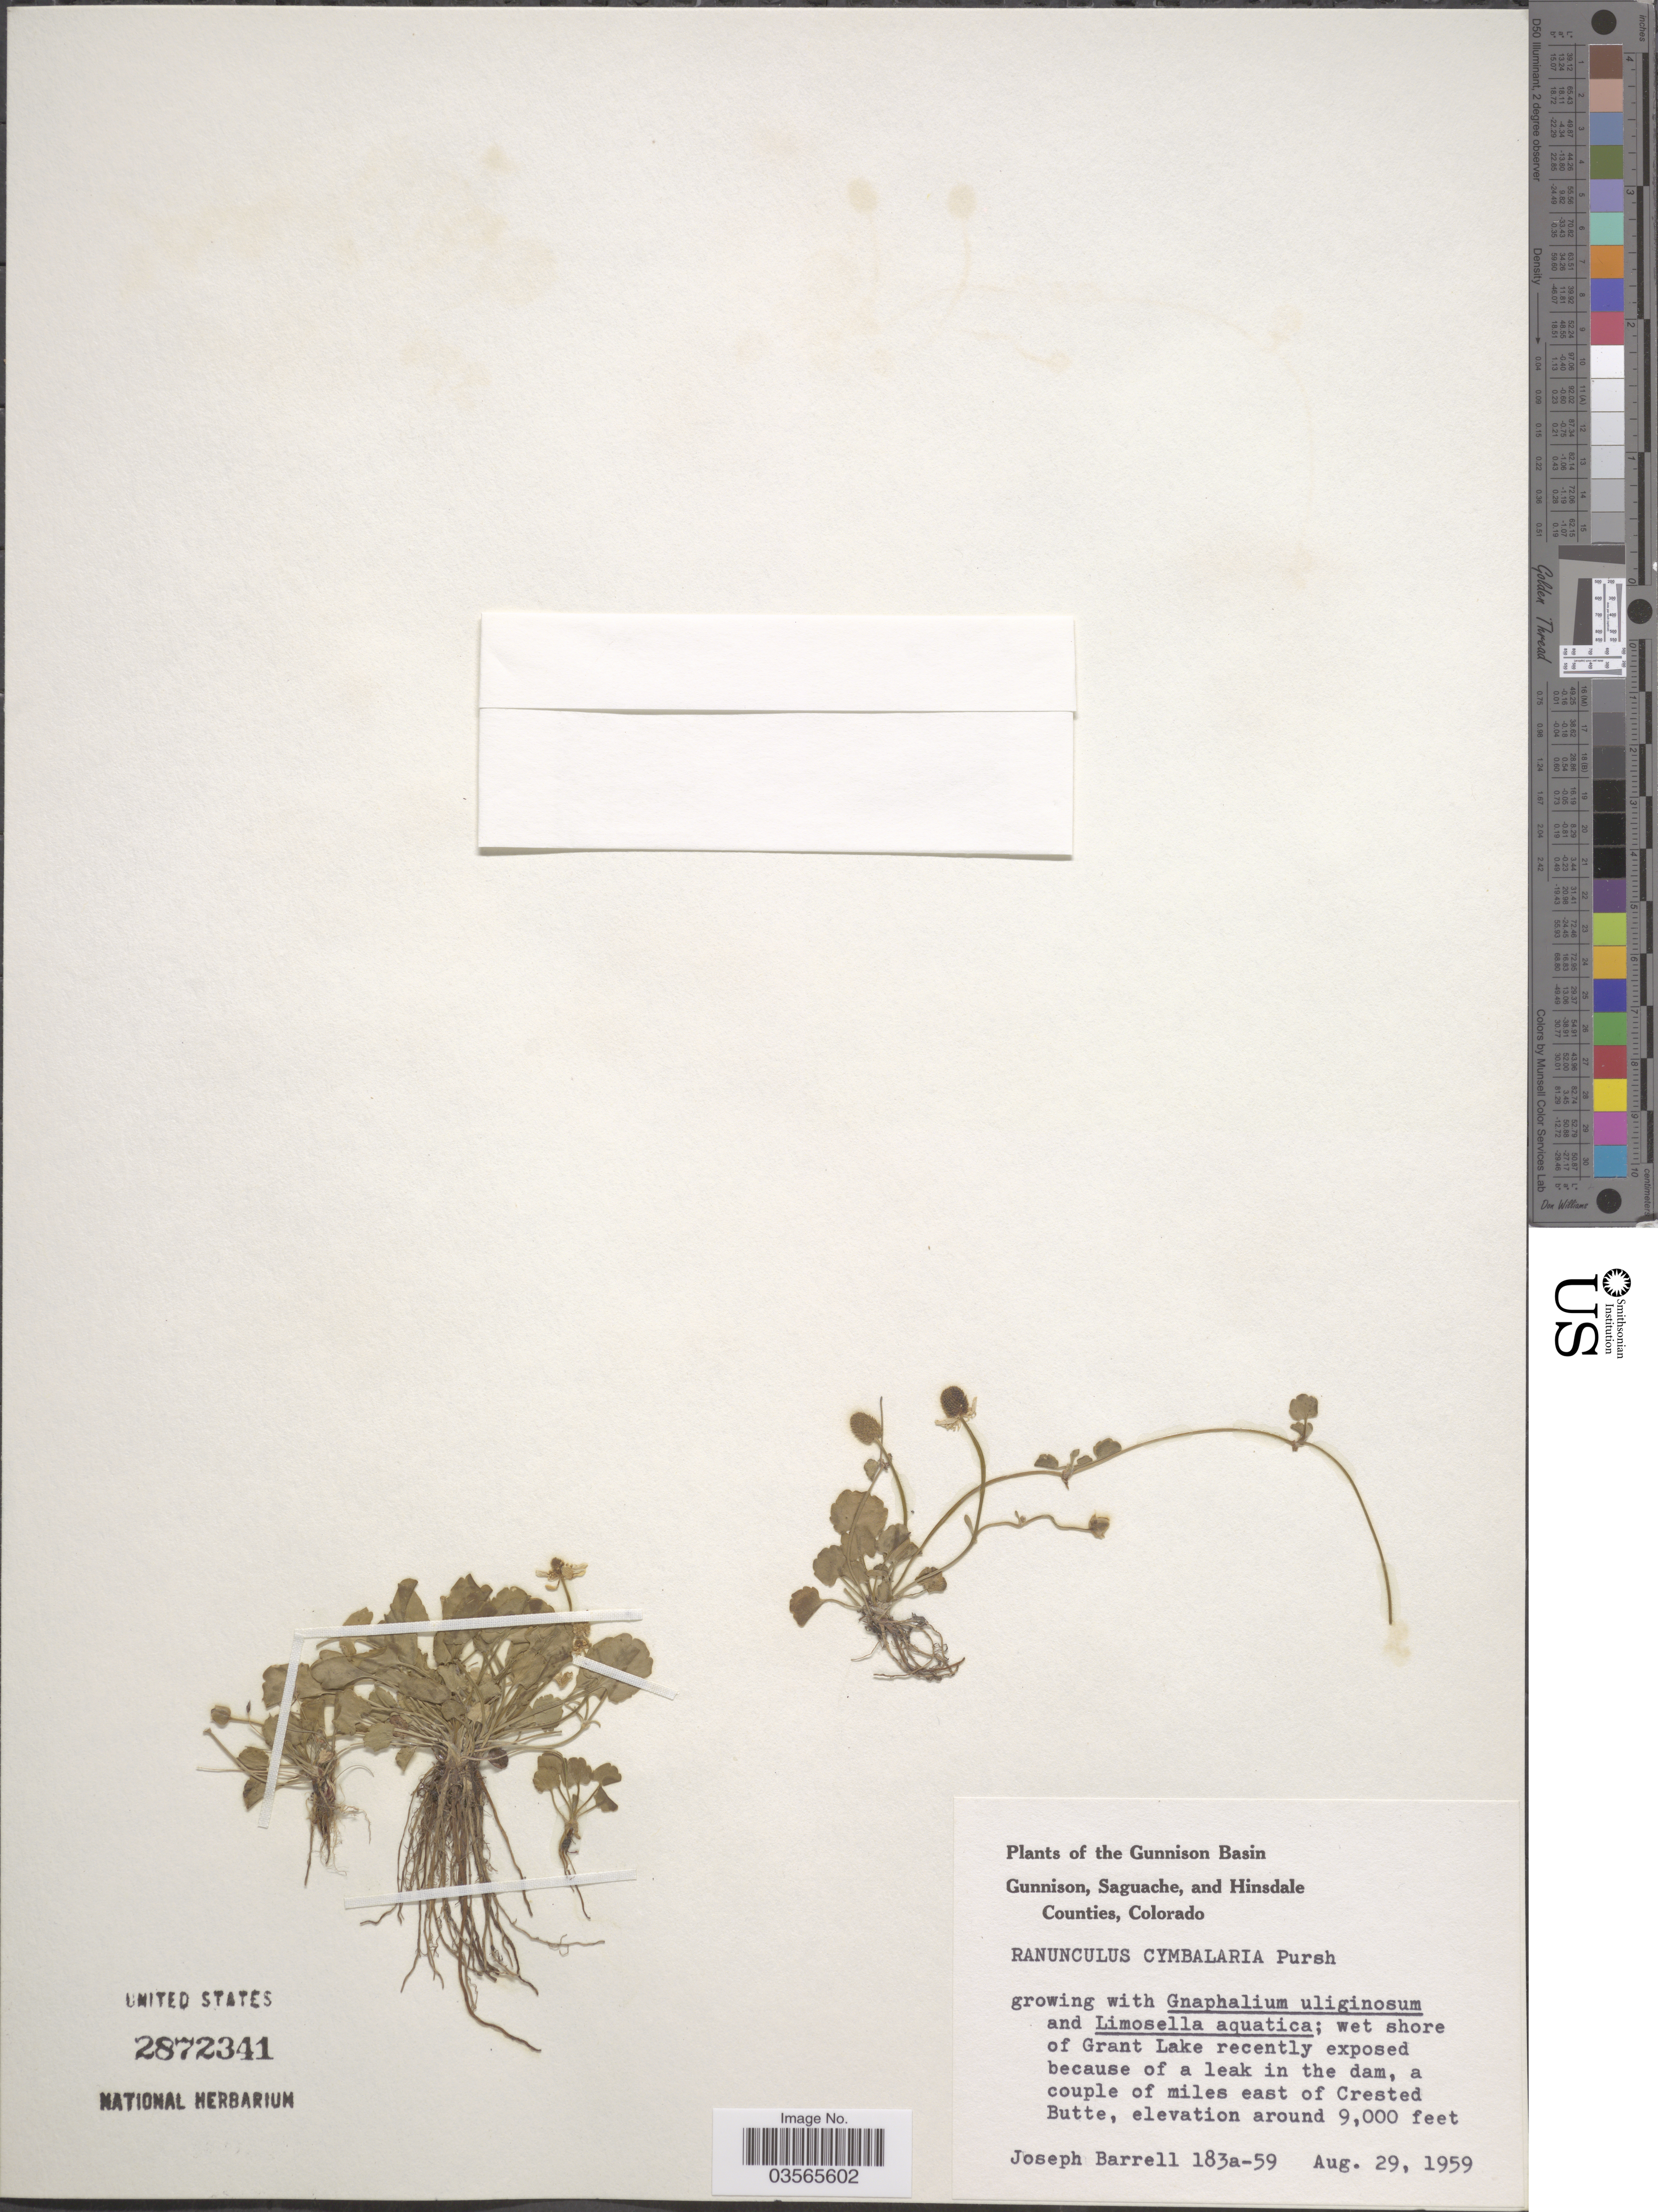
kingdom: Plantae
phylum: Tracheophyta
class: Magnoliopsida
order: Ranunculales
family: Ranunculaceae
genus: Halerpestes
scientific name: Halerpestes cymbalaria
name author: (Pursh) Greene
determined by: Strong, M. T., (US), Smithsonian Institution - National Museum of Natural History (UNITED STATES)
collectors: J. Barrell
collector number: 183a-59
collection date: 1959-08-29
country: United States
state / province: Colorado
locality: The Gunnison Basin. Gunnison, Saguache, and Hinsdale Counties. Wet shore of Grant Lake recently exposed because of a leak in the dam, a couple of miles east of Crested Butte.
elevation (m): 2743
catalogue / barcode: US 2872341